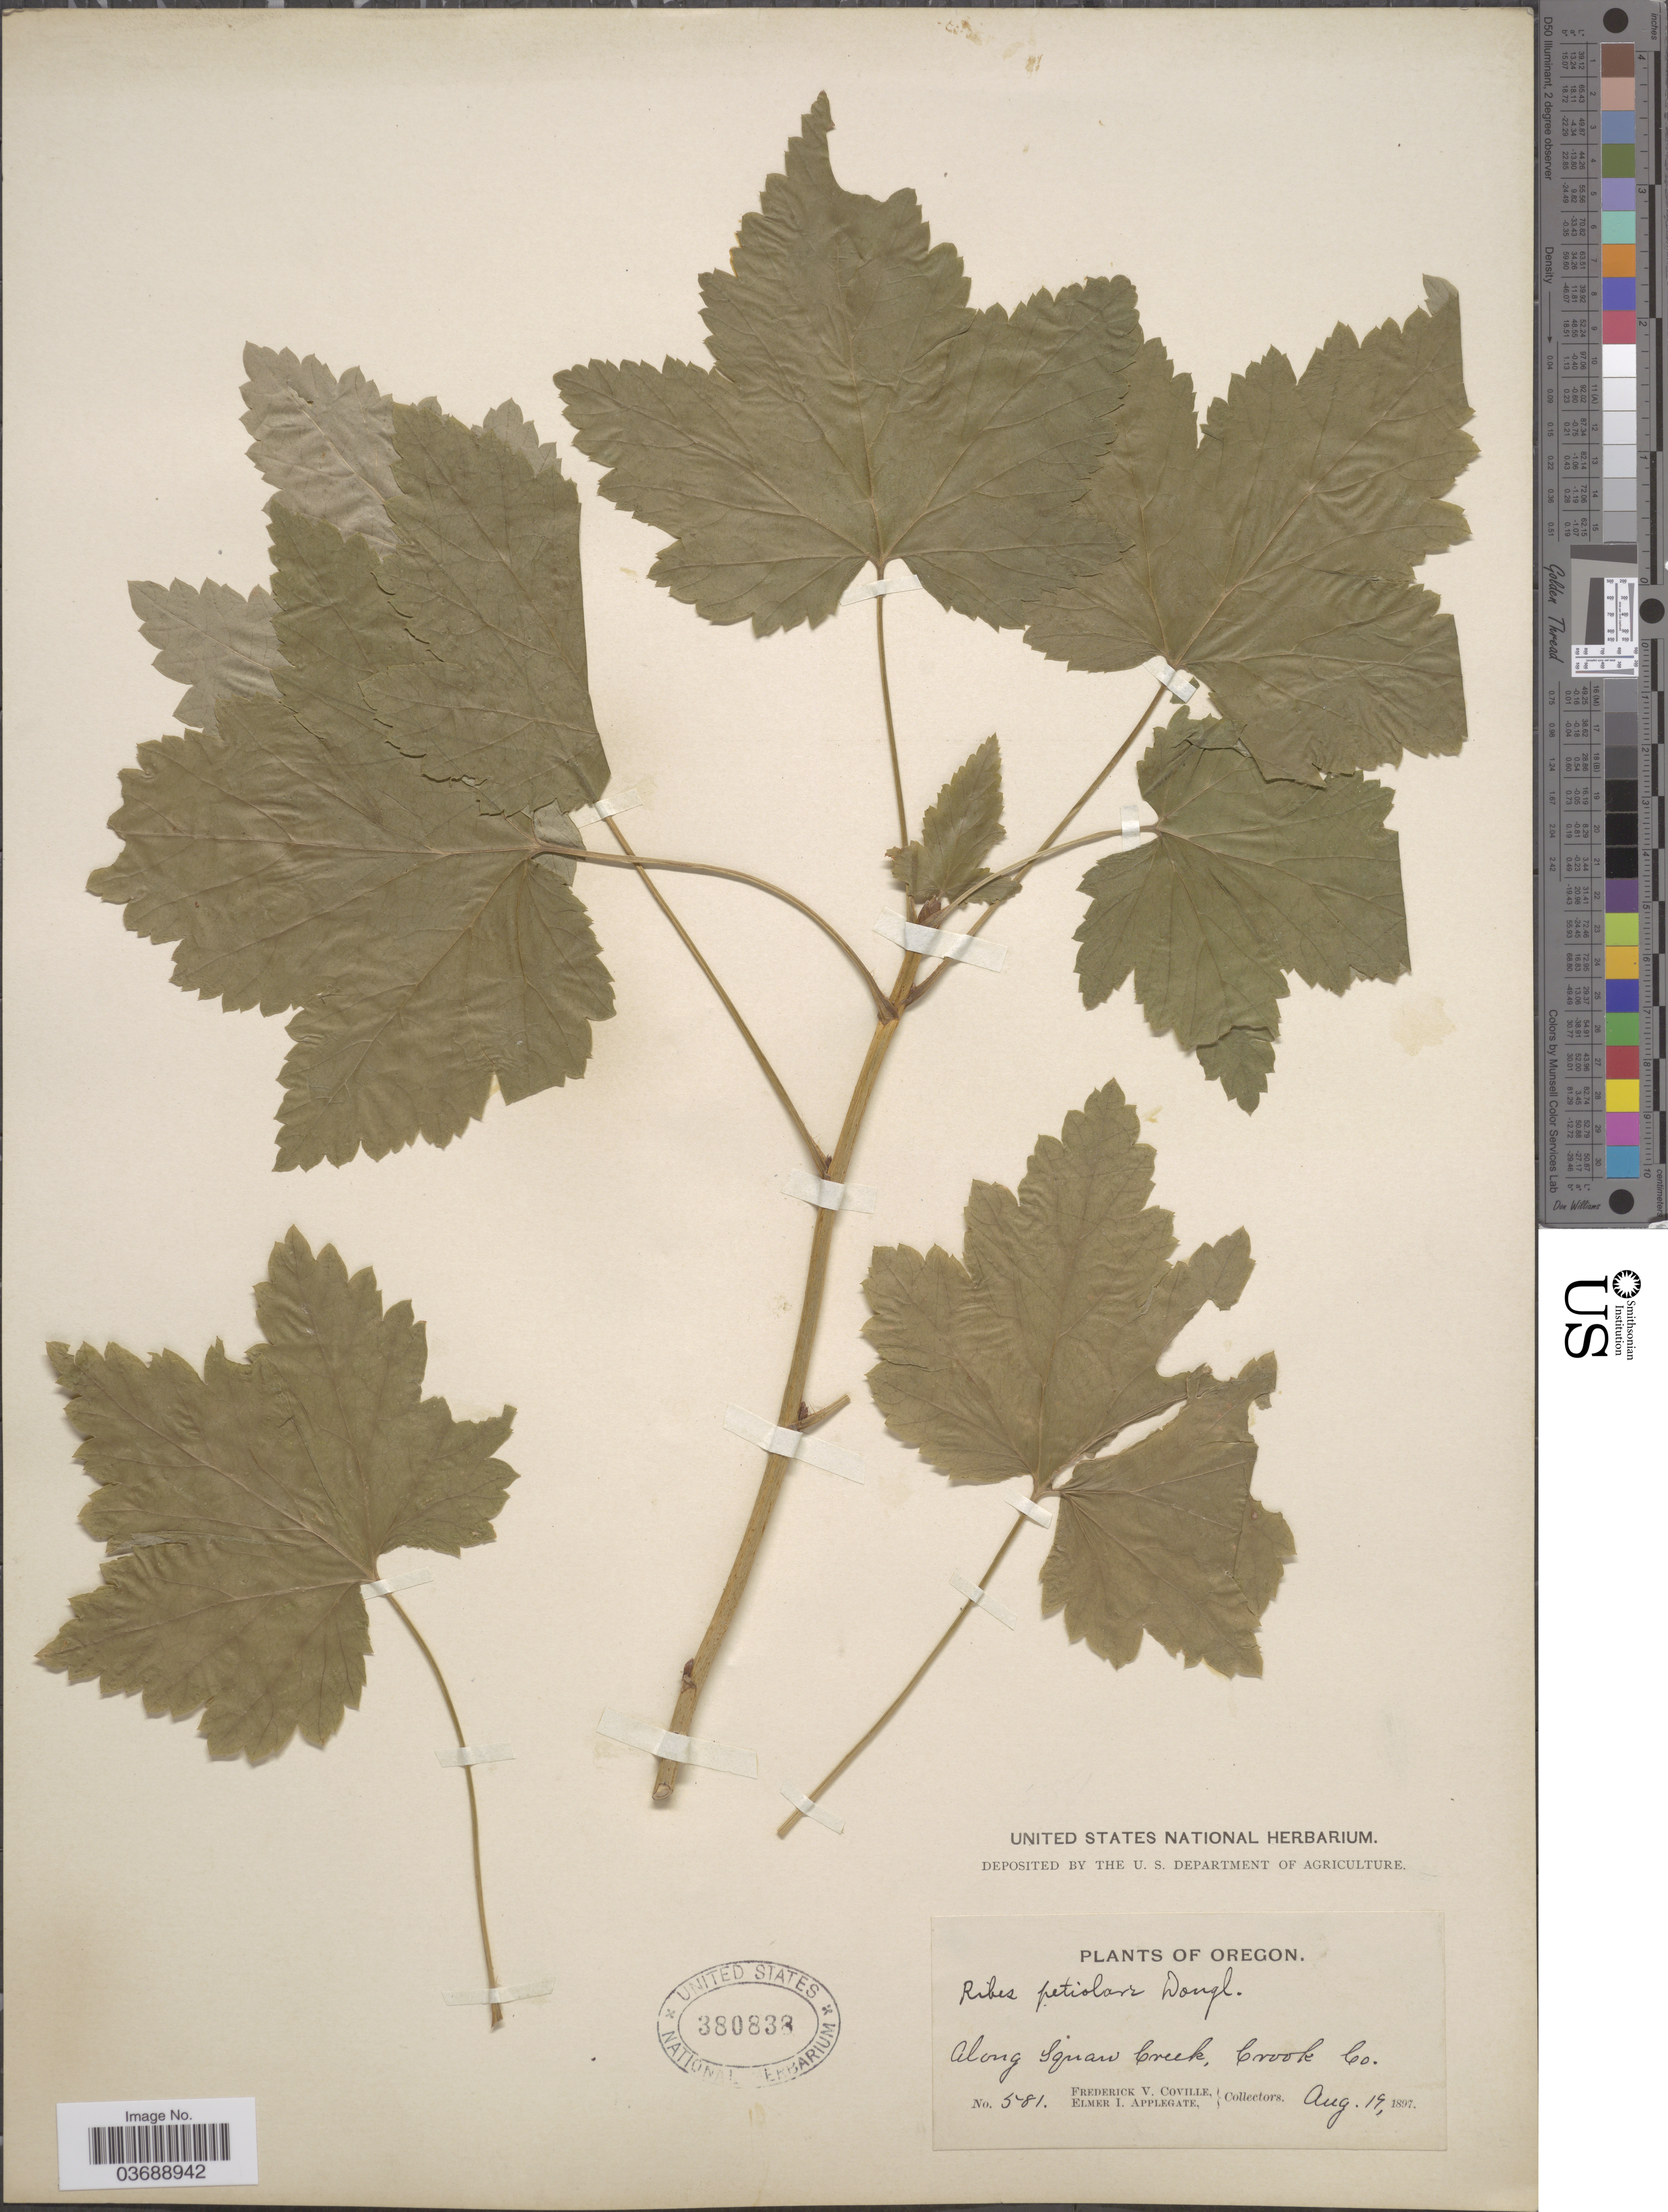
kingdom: Plantae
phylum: Tracheophyta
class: Magnoliopsida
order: Saxifragales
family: Grossulariaceae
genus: Ribes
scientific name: Ribes petiolare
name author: Douglas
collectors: F. V. Coville & E. I. Applegate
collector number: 581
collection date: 1897-08-19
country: United States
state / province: Oregon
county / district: Crook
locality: Along Squaw Creek, Crook Co.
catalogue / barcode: US 380838